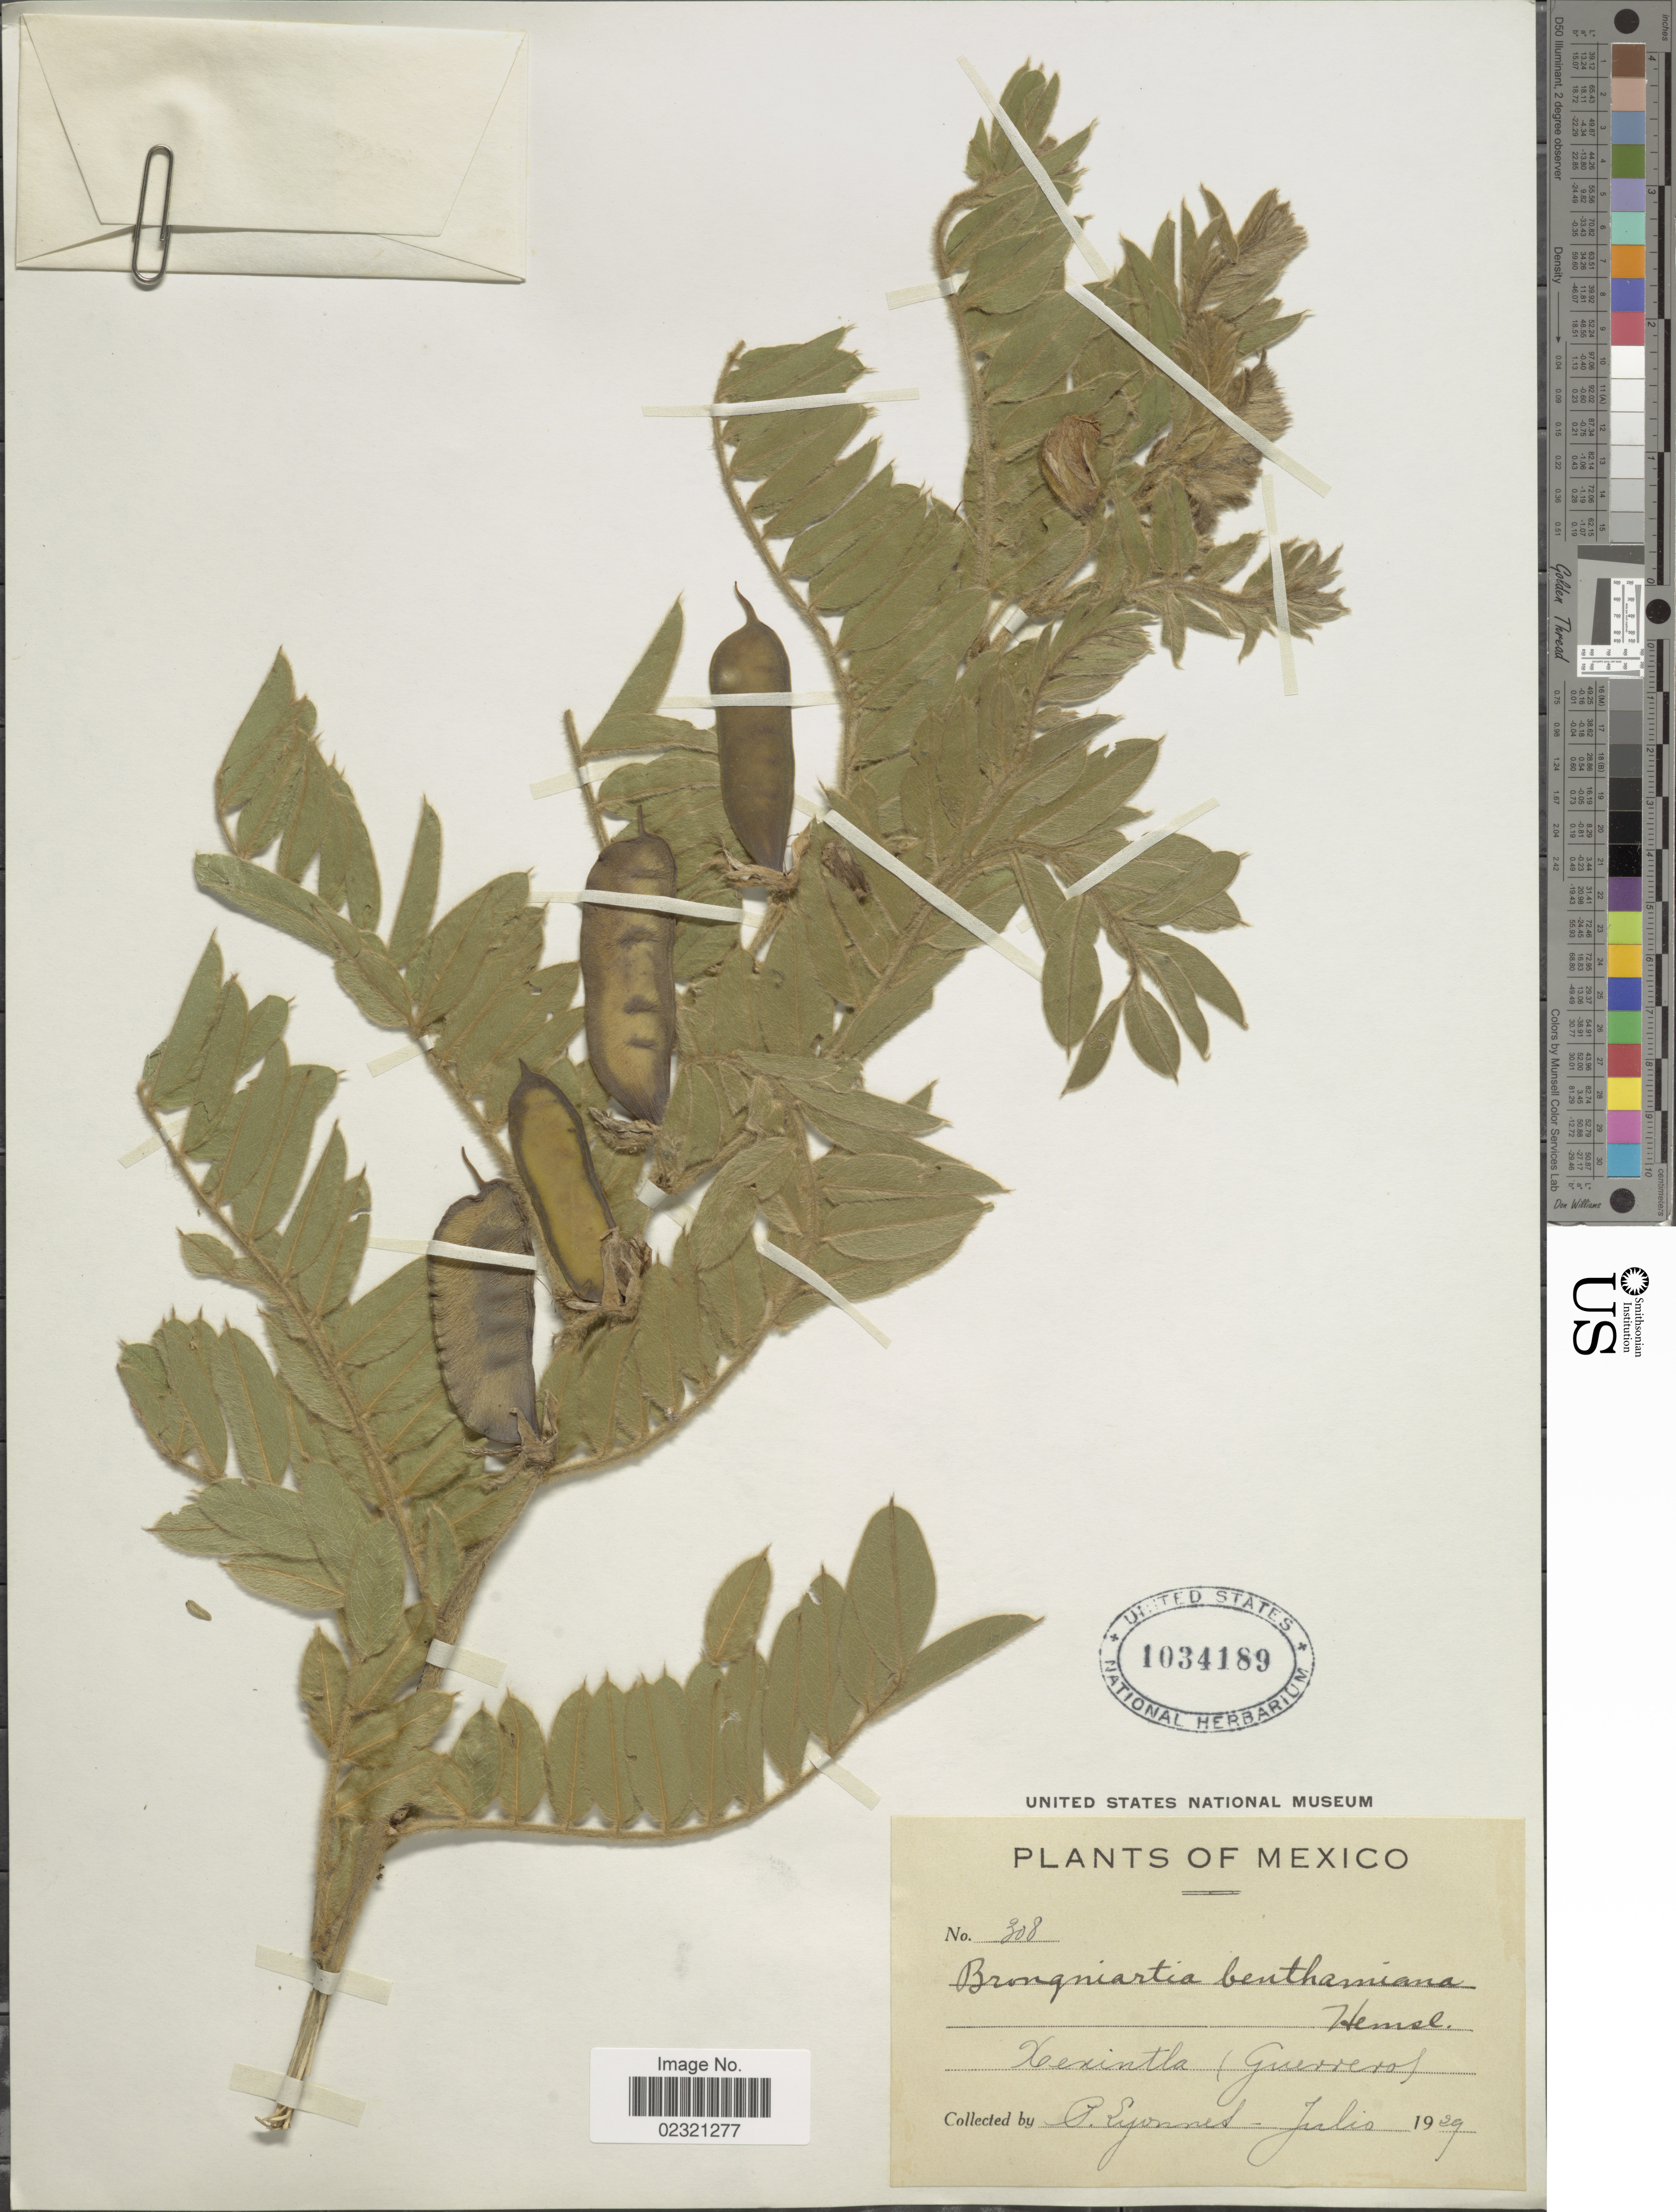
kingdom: Plantae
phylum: Tracheophyta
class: Magnoliopsida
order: Fabales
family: Fabaceae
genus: Brongniartia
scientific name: Brongniartia benthamiana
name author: Hemsl.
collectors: P. Lyonnet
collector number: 308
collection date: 1929-07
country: Mexico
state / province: Guerrero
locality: Xexintla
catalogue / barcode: US 1034189